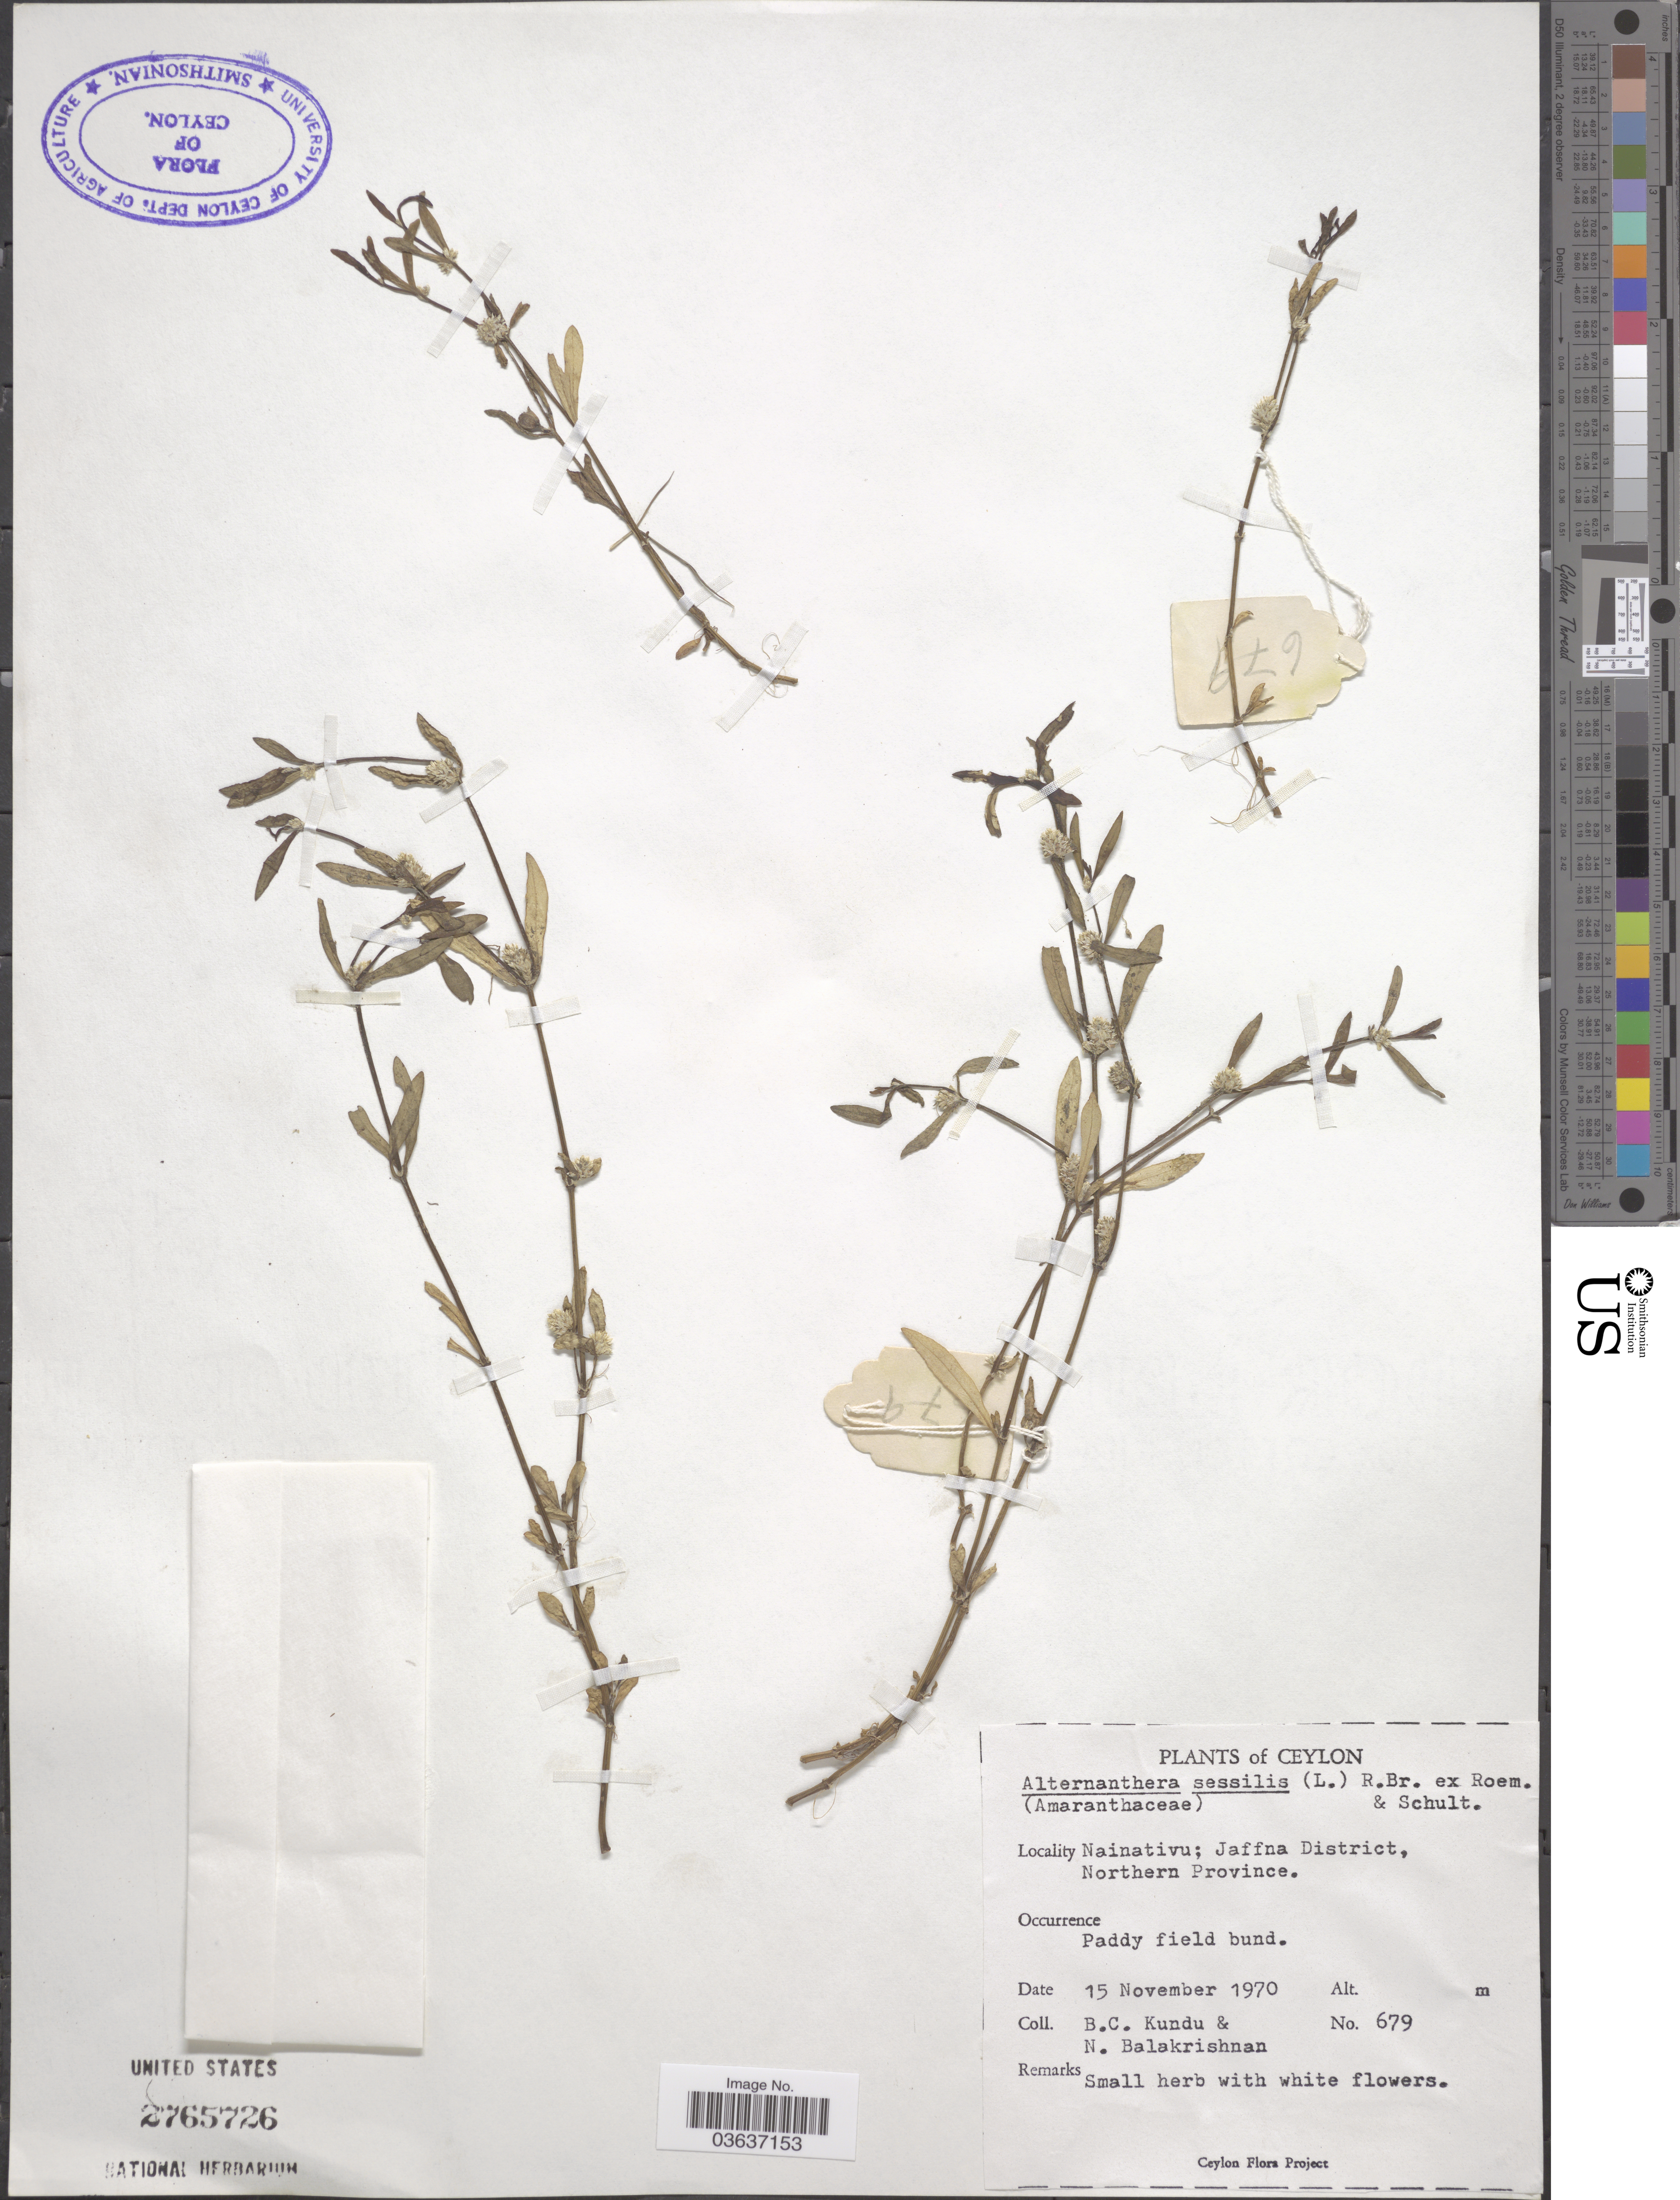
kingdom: Plantae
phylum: Tracheophyta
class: Magnoliopsida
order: Caryophyllales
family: Amaranthaceae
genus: Alternanthera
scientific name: Alternanthera sessilis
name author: (L.) DC.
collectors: B. C. Kundu & N. Balakrishnan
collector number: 679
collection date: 1970-11-15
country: Sri Lanka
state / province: Northern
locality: Ceylon. Nainativu; Jaffna District.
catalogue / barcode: US 2765726